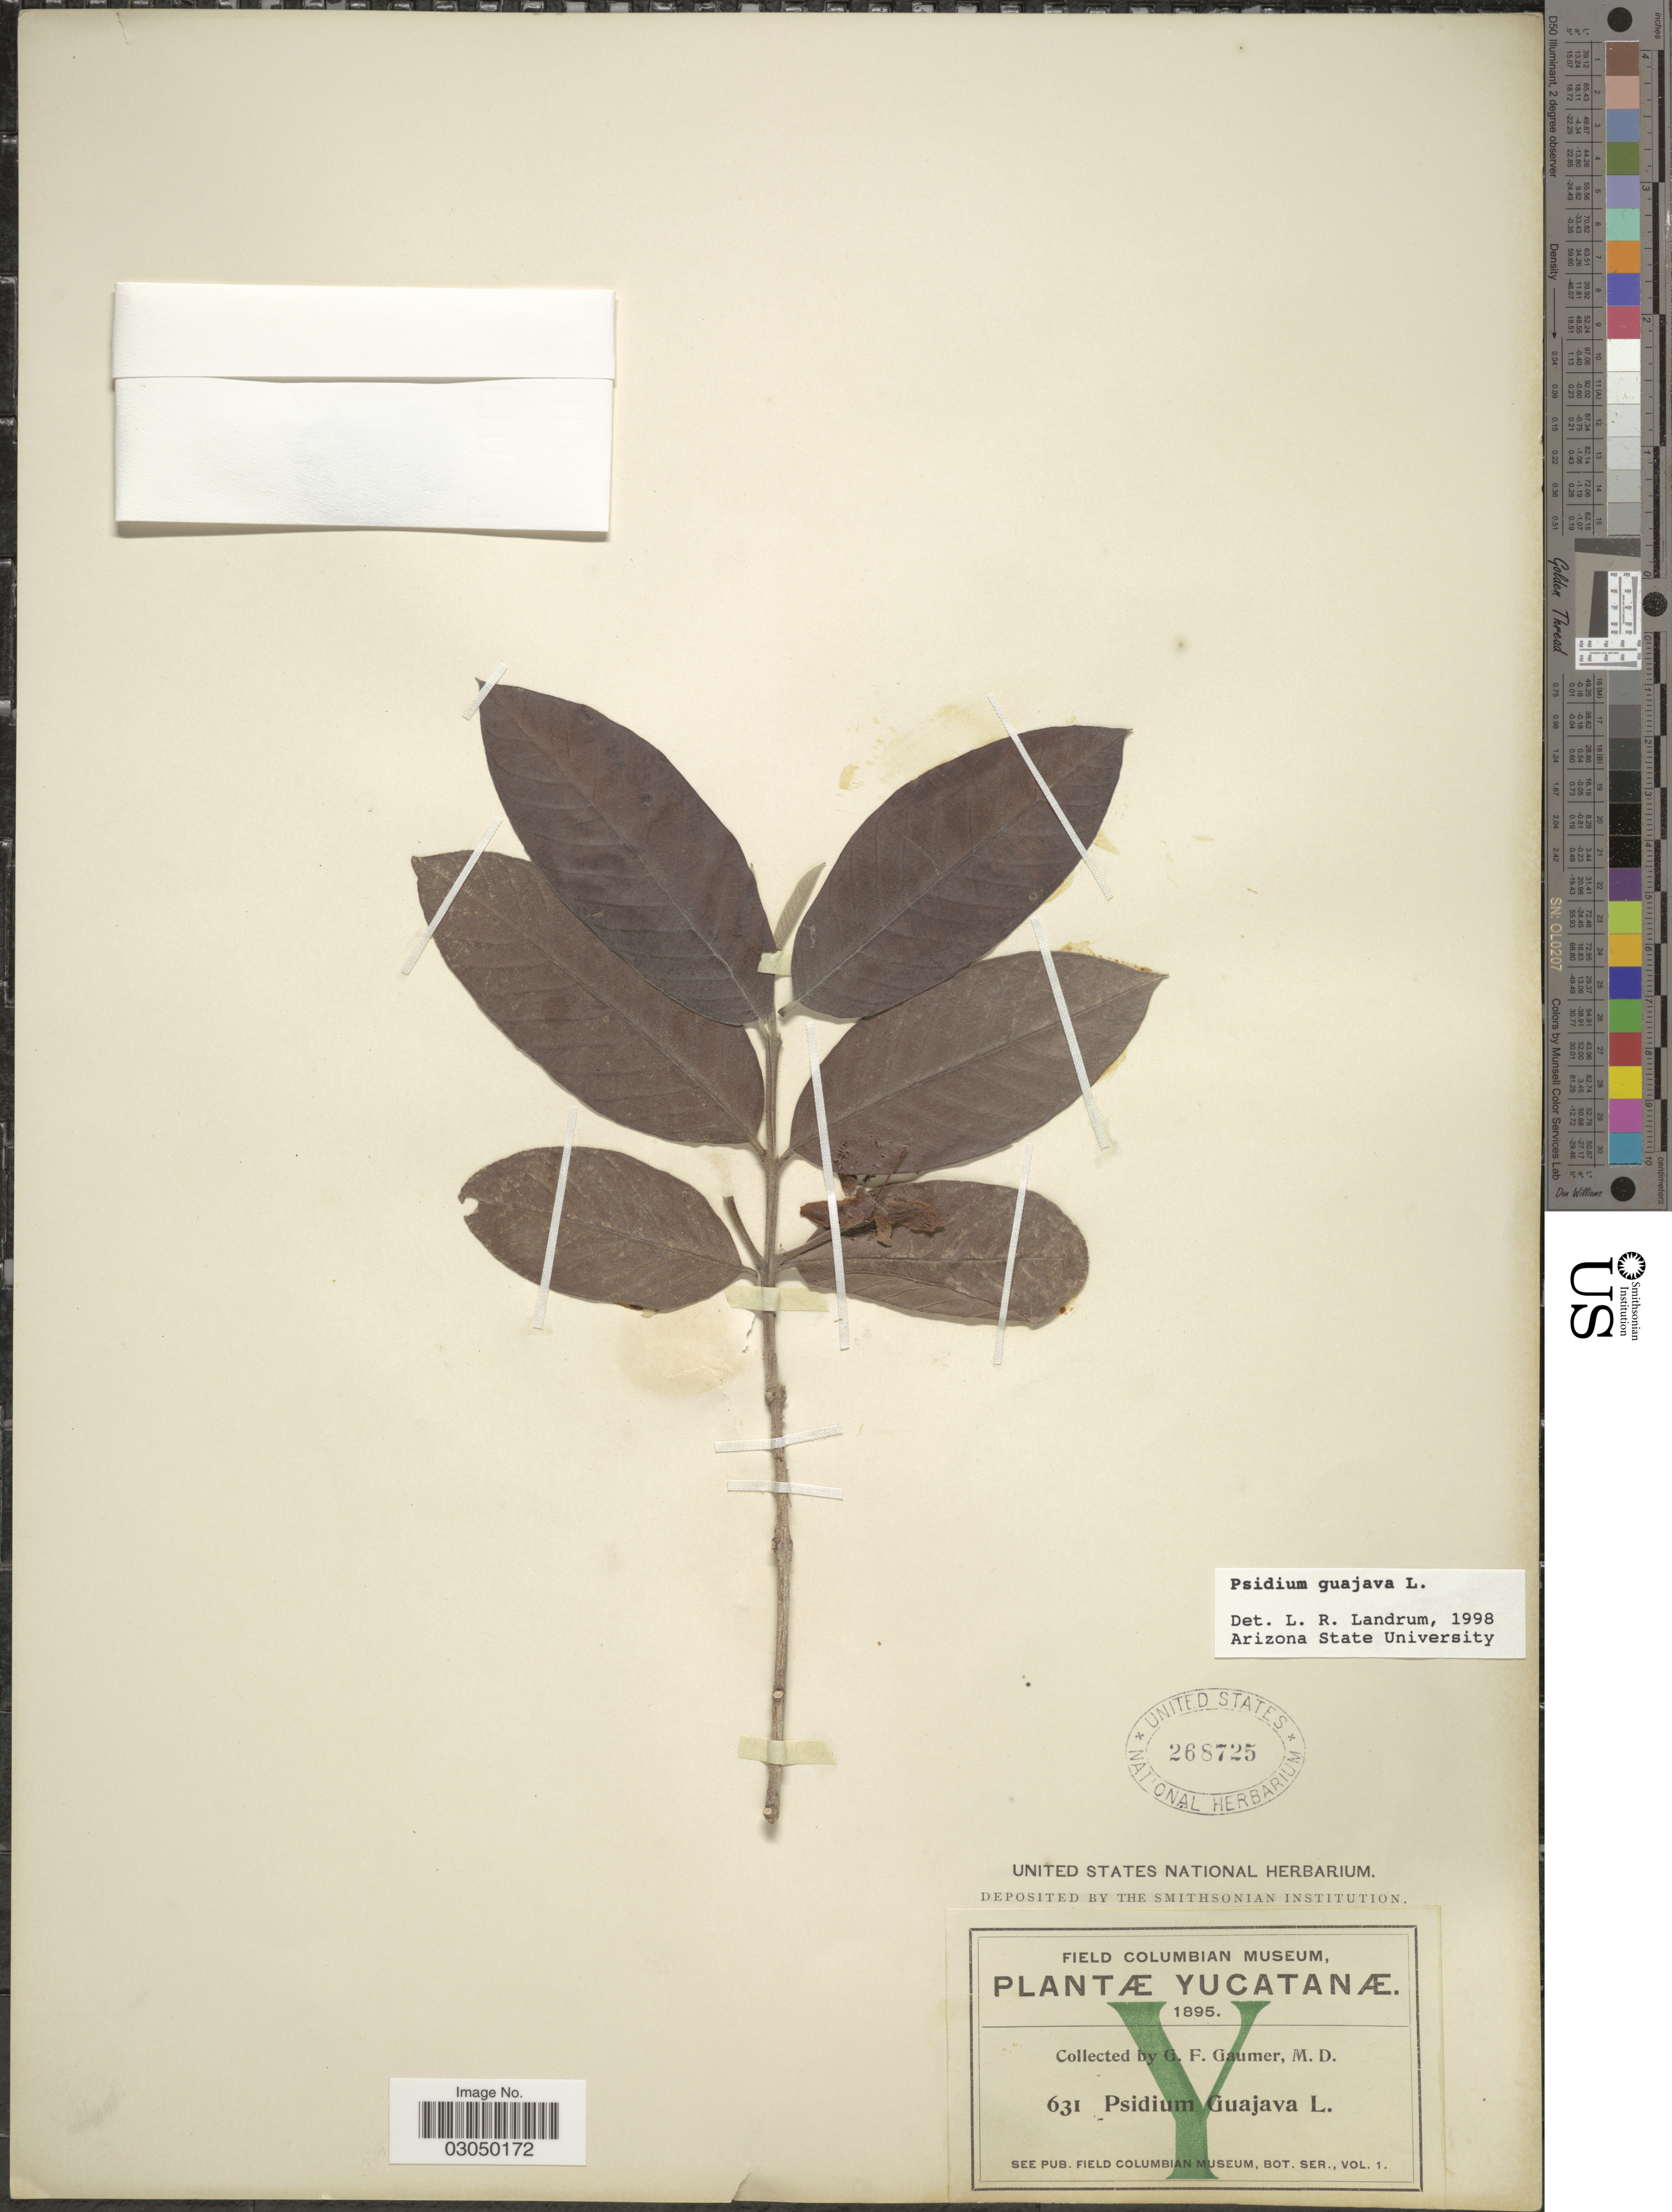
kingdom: Plantae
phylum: Tracheophyta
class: Magnoliopsida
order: Myrtales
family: Myrtaceae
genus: Psidium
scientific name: Psidium guajava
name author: L.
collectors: G. F. Gaumer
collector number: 631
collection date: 1895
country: Mexico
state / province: Yucatán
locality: Yucatanæ.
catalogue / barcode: US 268725